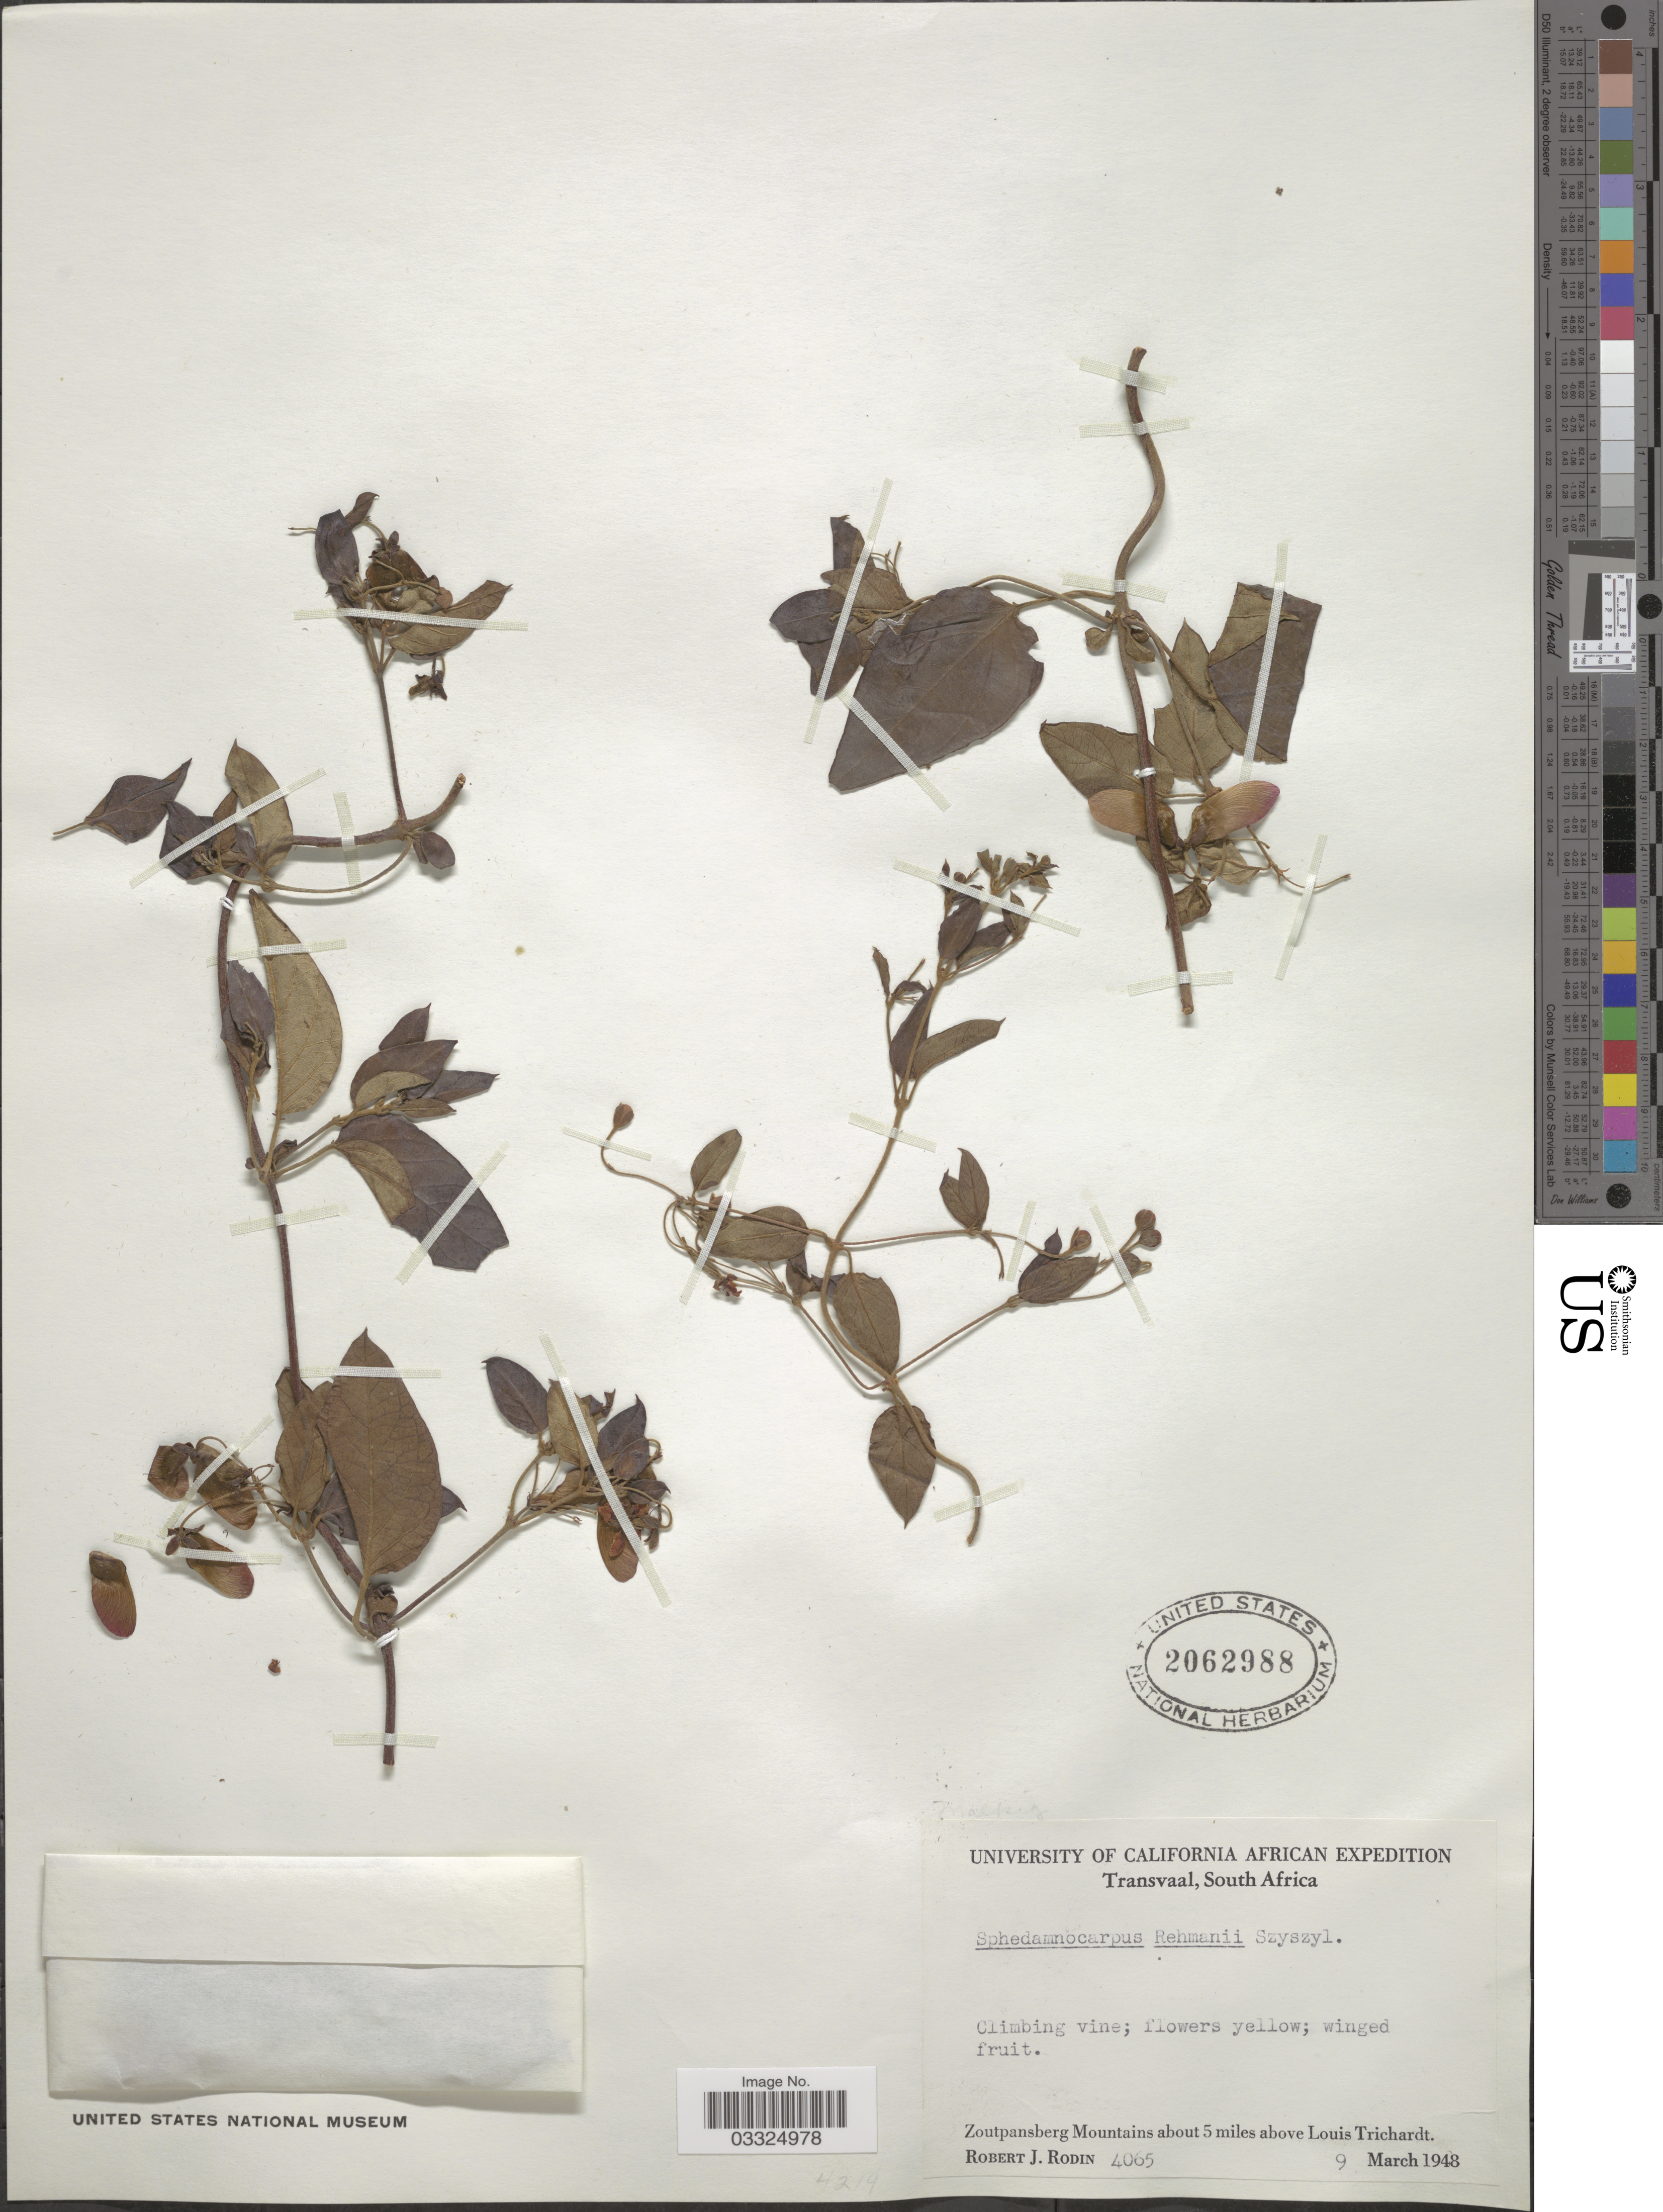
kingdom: Plantae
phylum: Tracheophyta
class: Magnoliopsida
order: Malpighiales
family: Malpighiaceae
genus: Sphedamnocarpus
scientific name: Sphedamnocarpus rehmannii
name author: Szyszyl.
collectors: R. J. Rodin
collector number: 4065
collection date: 1948-03-09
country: South Africa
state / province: Limpopo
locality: Transvaal. Zoutpansberg Mountains about 5 miles above Louis Trichardt.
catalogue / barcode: US 2062988